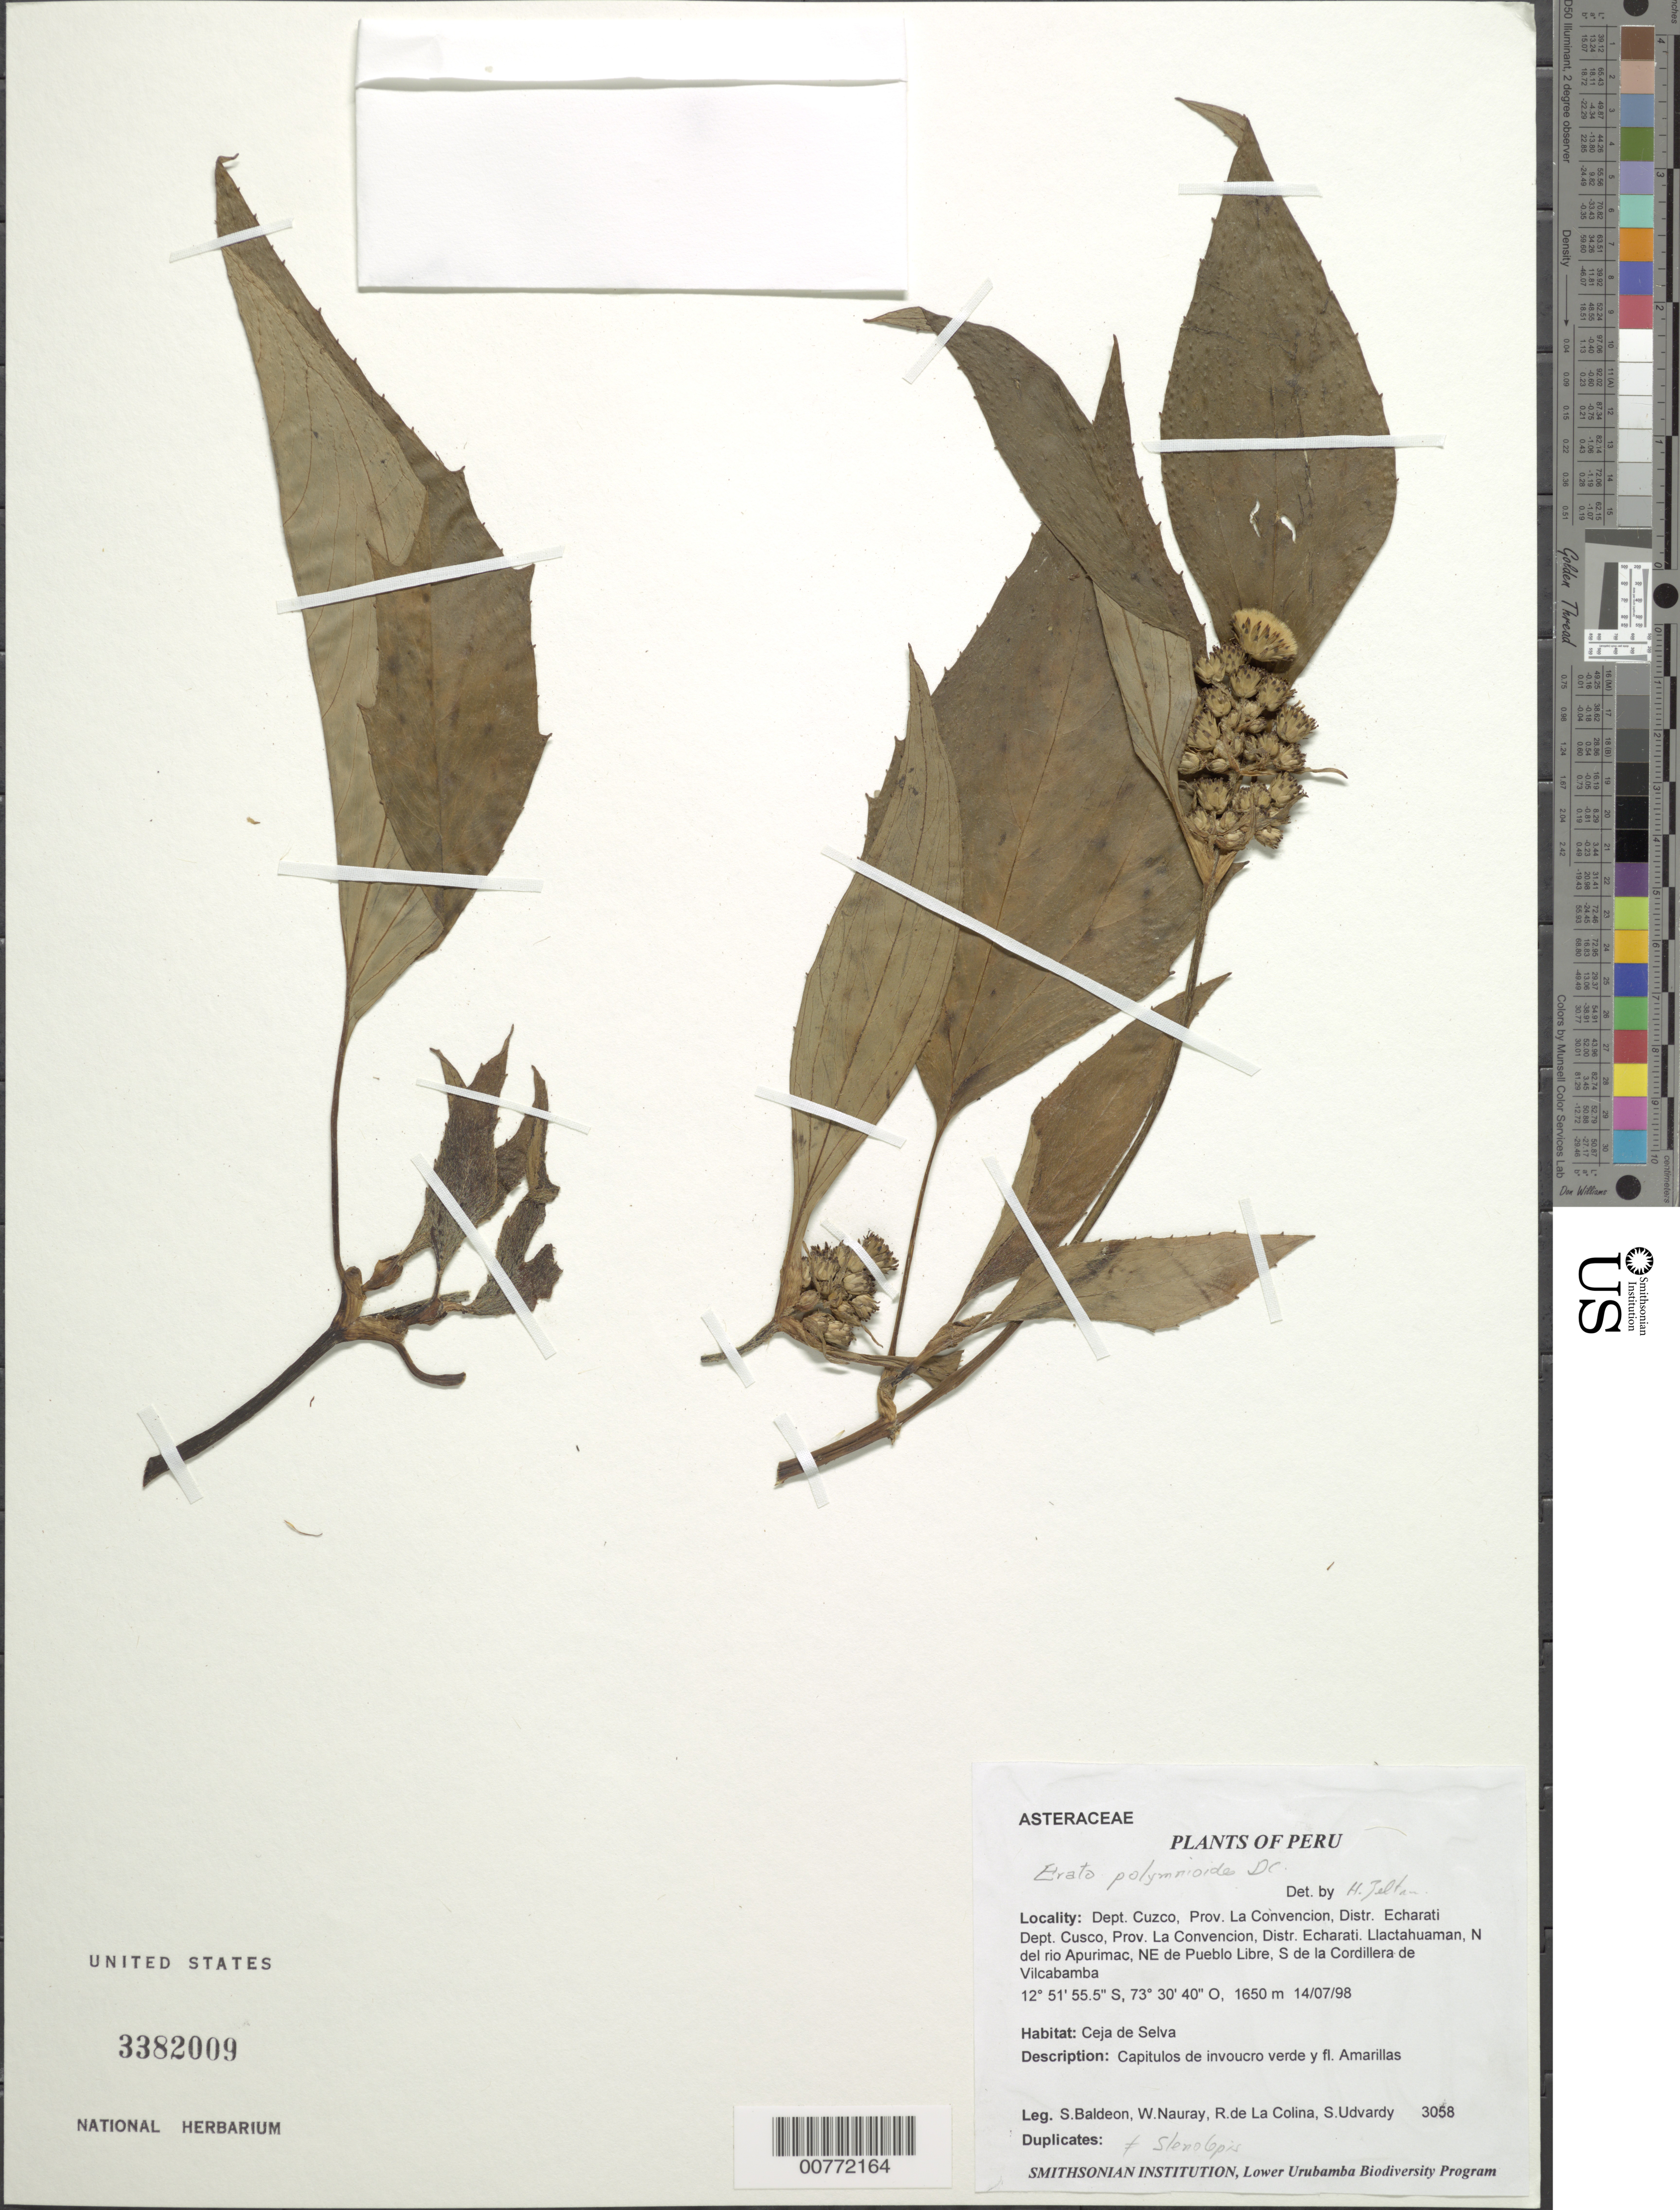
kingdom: Plantae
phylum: Tracheophyta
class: Magnoliopsida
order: Asterales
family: Asteraceae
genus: Erato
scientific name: Erato polymnioides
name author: DC.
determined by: Zeltan, H.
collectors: S. Baldeon, W. Nauray, R. de la Colina & S. Udvardy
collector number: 3058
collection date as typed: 14 July 1998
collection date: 1998-07-14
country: Peru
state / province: Cusco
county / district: La Convención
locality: Dist: Echarati. Llactahuaman, N del Río Apuramic, NE de Pueblo Libre, S de la Cordillera de Vilcabamba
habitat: Ceja de selva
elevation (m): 1650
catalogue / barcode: US 3382009